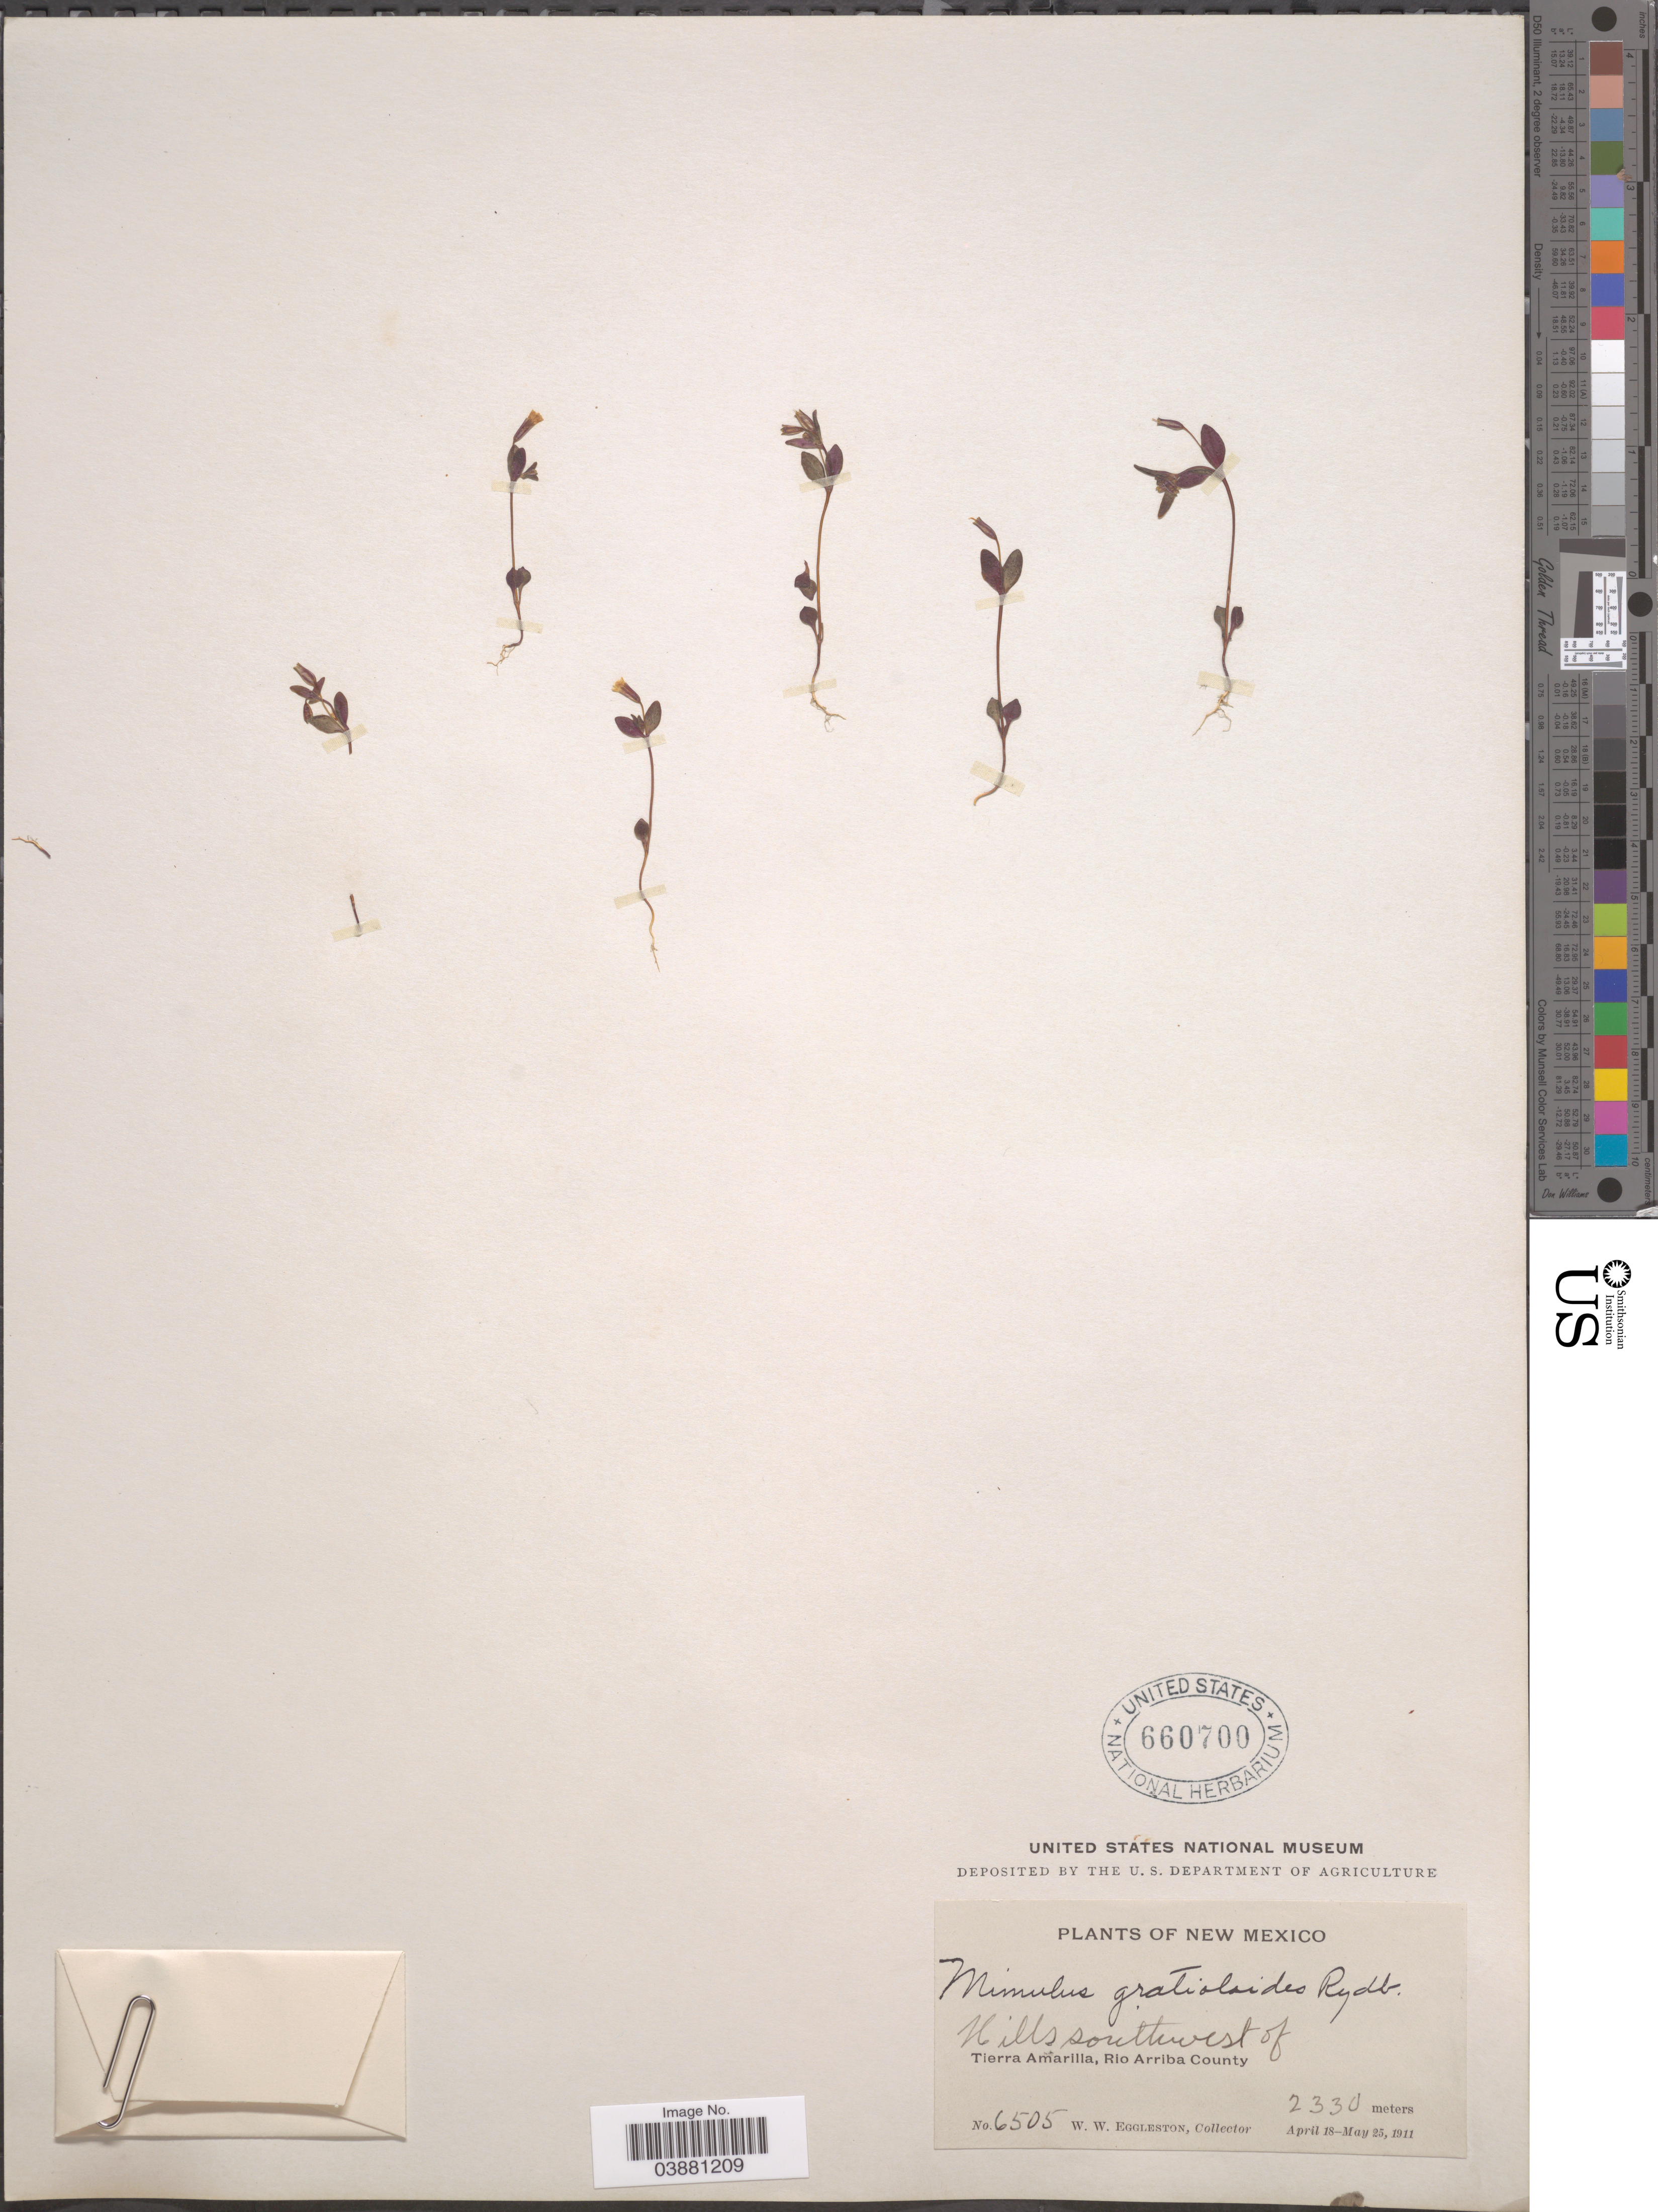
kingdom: Plantae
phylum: Tracheophyta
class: Magnoliopsida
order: Lamiales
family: Phrymaceae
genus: Mimulus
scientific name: Mimulus gratioloides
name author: Rydb.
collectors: W. W. Eggleston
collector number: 6505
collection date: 1911-04-18/1911-05-25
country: United States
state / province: New Mexico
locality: Hills southwest of Tierra Amarilla, Rio Arriba County.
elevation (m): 2330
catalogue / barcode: US 660700